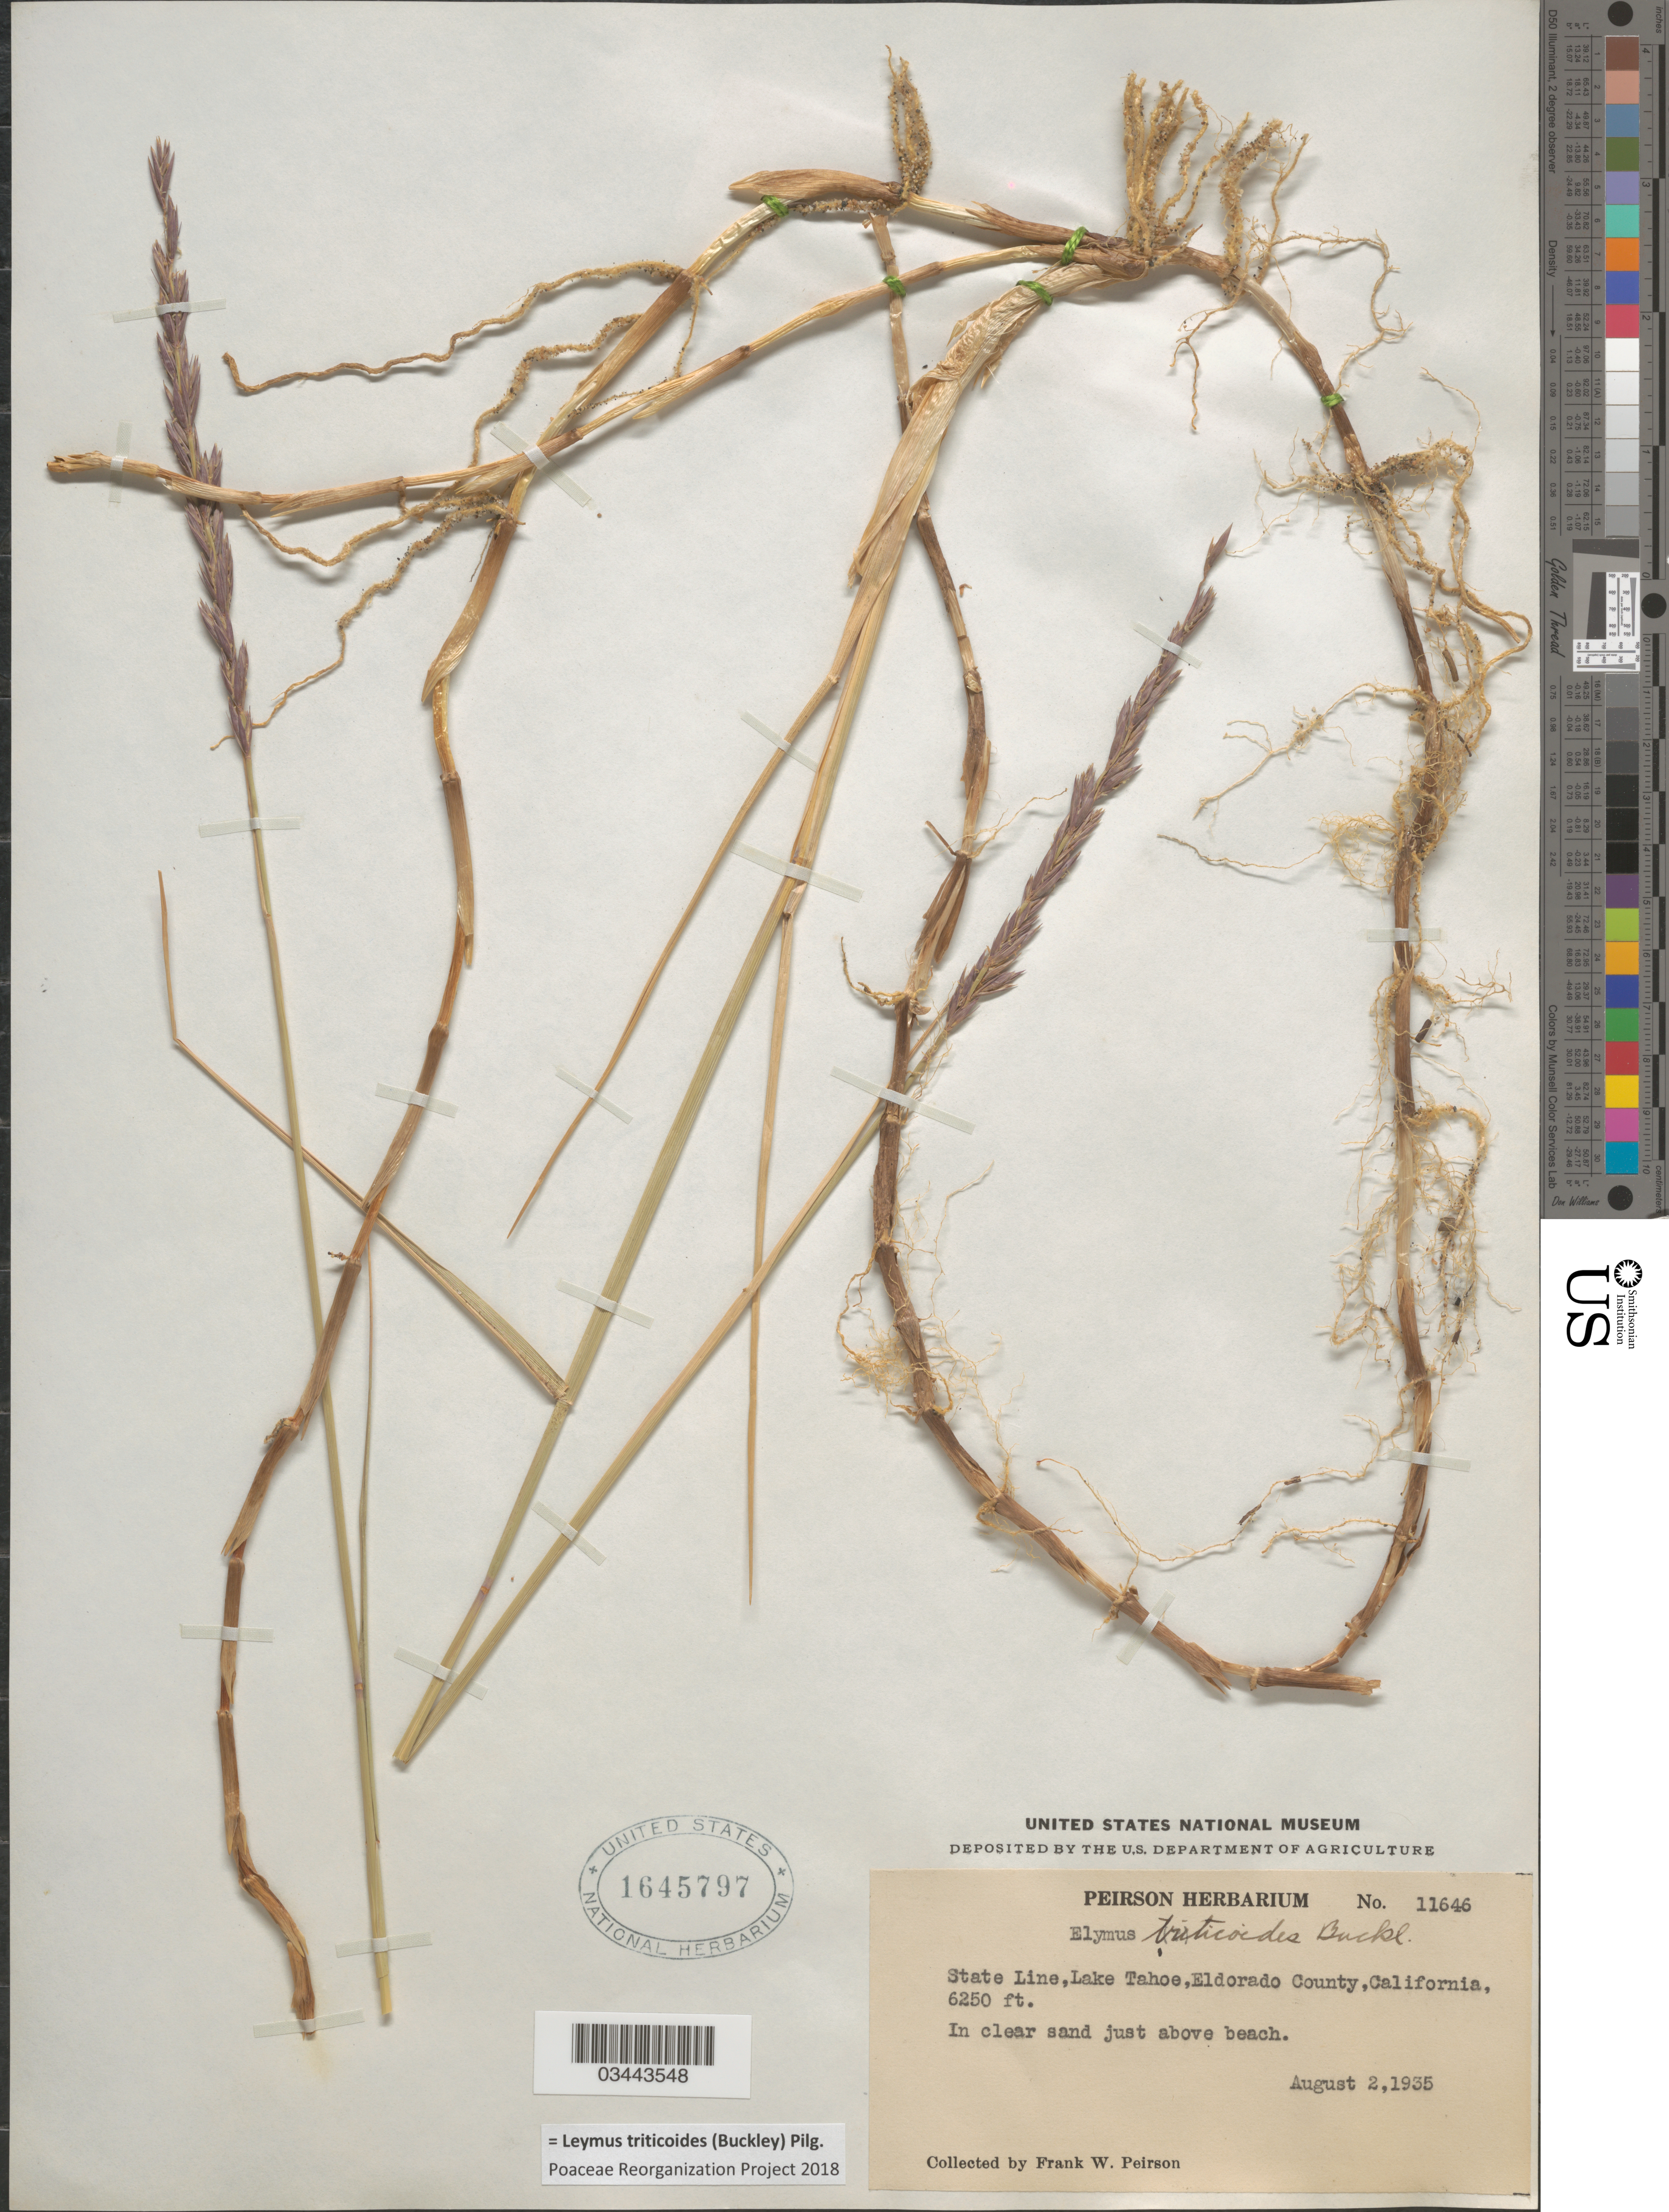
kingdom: Plantae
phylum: Tracheophyta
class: Liliopsida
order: Poales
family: Poaceae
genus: Leymus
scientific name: Leymus triticoides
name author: (Buckley) Pilg.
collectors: F. Peirson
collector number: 11646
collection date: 1935-08-02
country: United States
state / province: California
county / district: El Dorado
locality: State Line, Lake Tahoe, Eldorado County. In clear sand just above beach.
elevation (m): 1905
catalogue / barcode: US 1645797